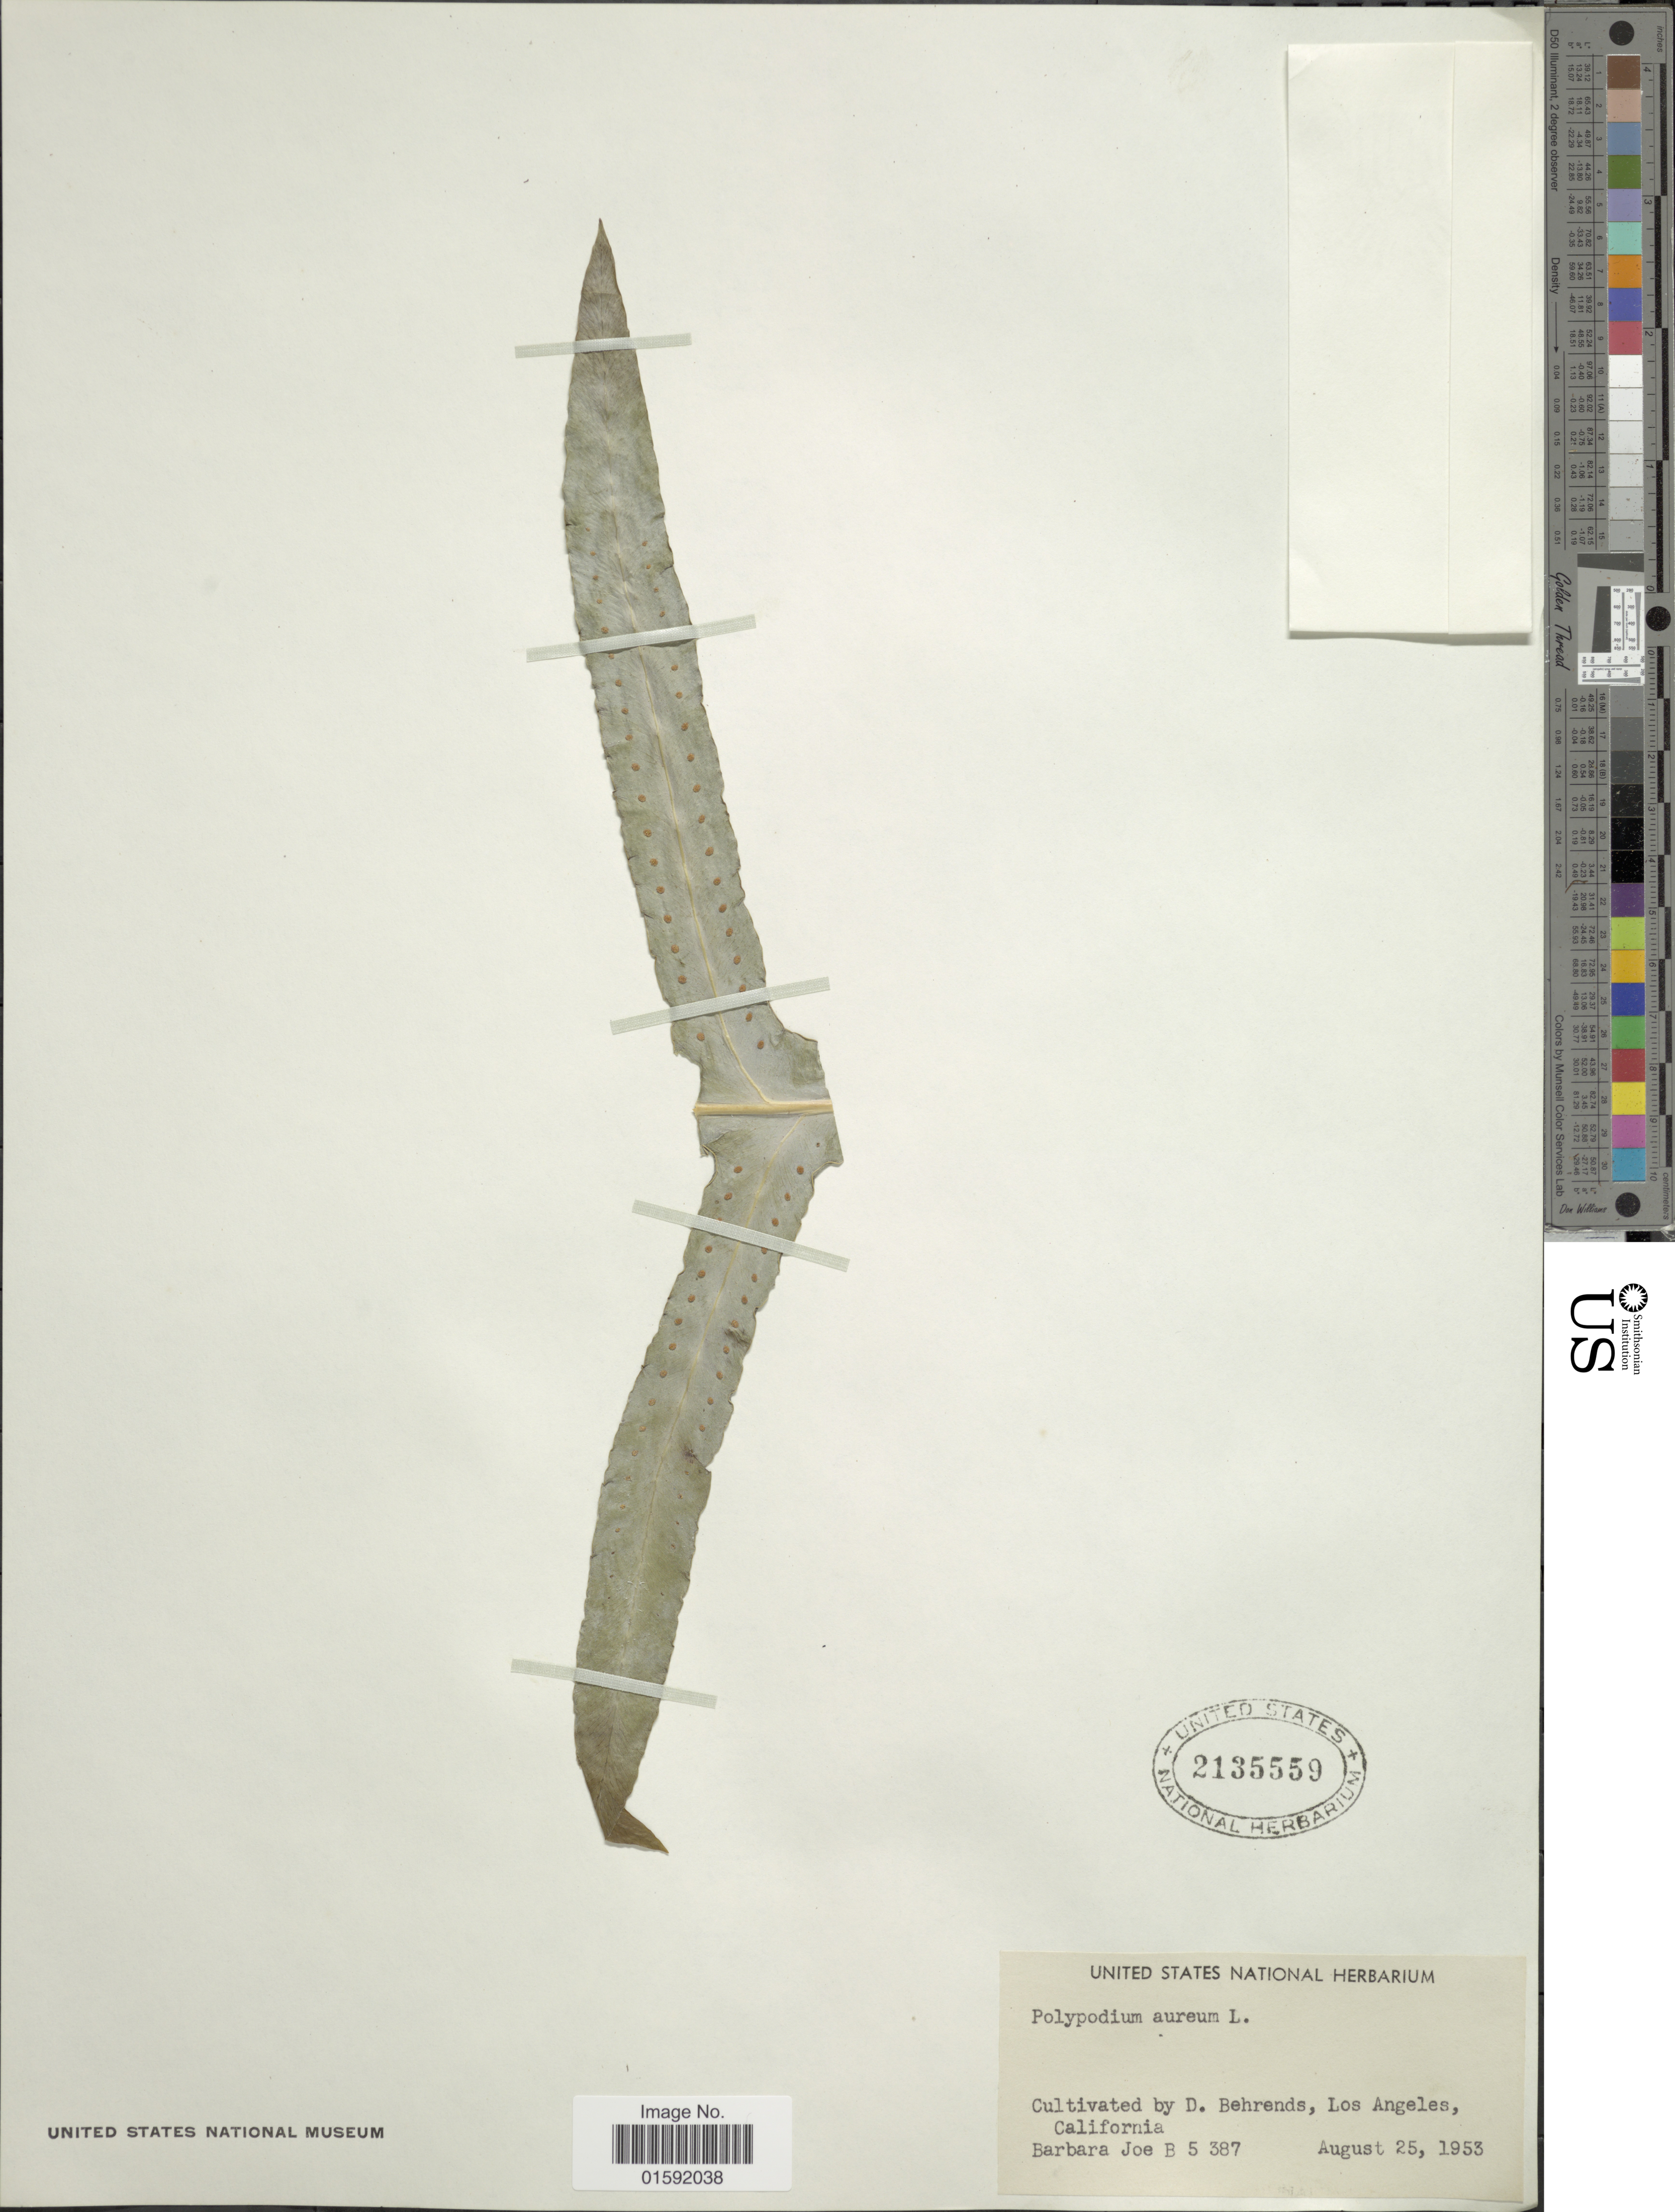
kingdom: Plantae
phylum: Tracheophyta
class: Polypodiopsida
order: Polypodiales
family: Polypodiaceae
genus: Phlebodium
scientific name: Phlebodium aureum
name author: (L.) J. Sm.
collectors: B. Joe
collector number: B 5387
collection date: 1953-08-25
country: United States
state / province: California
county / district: Los Angeles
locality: Los Angeles, Cultivated by D.Behrends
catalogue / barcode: US 2135559